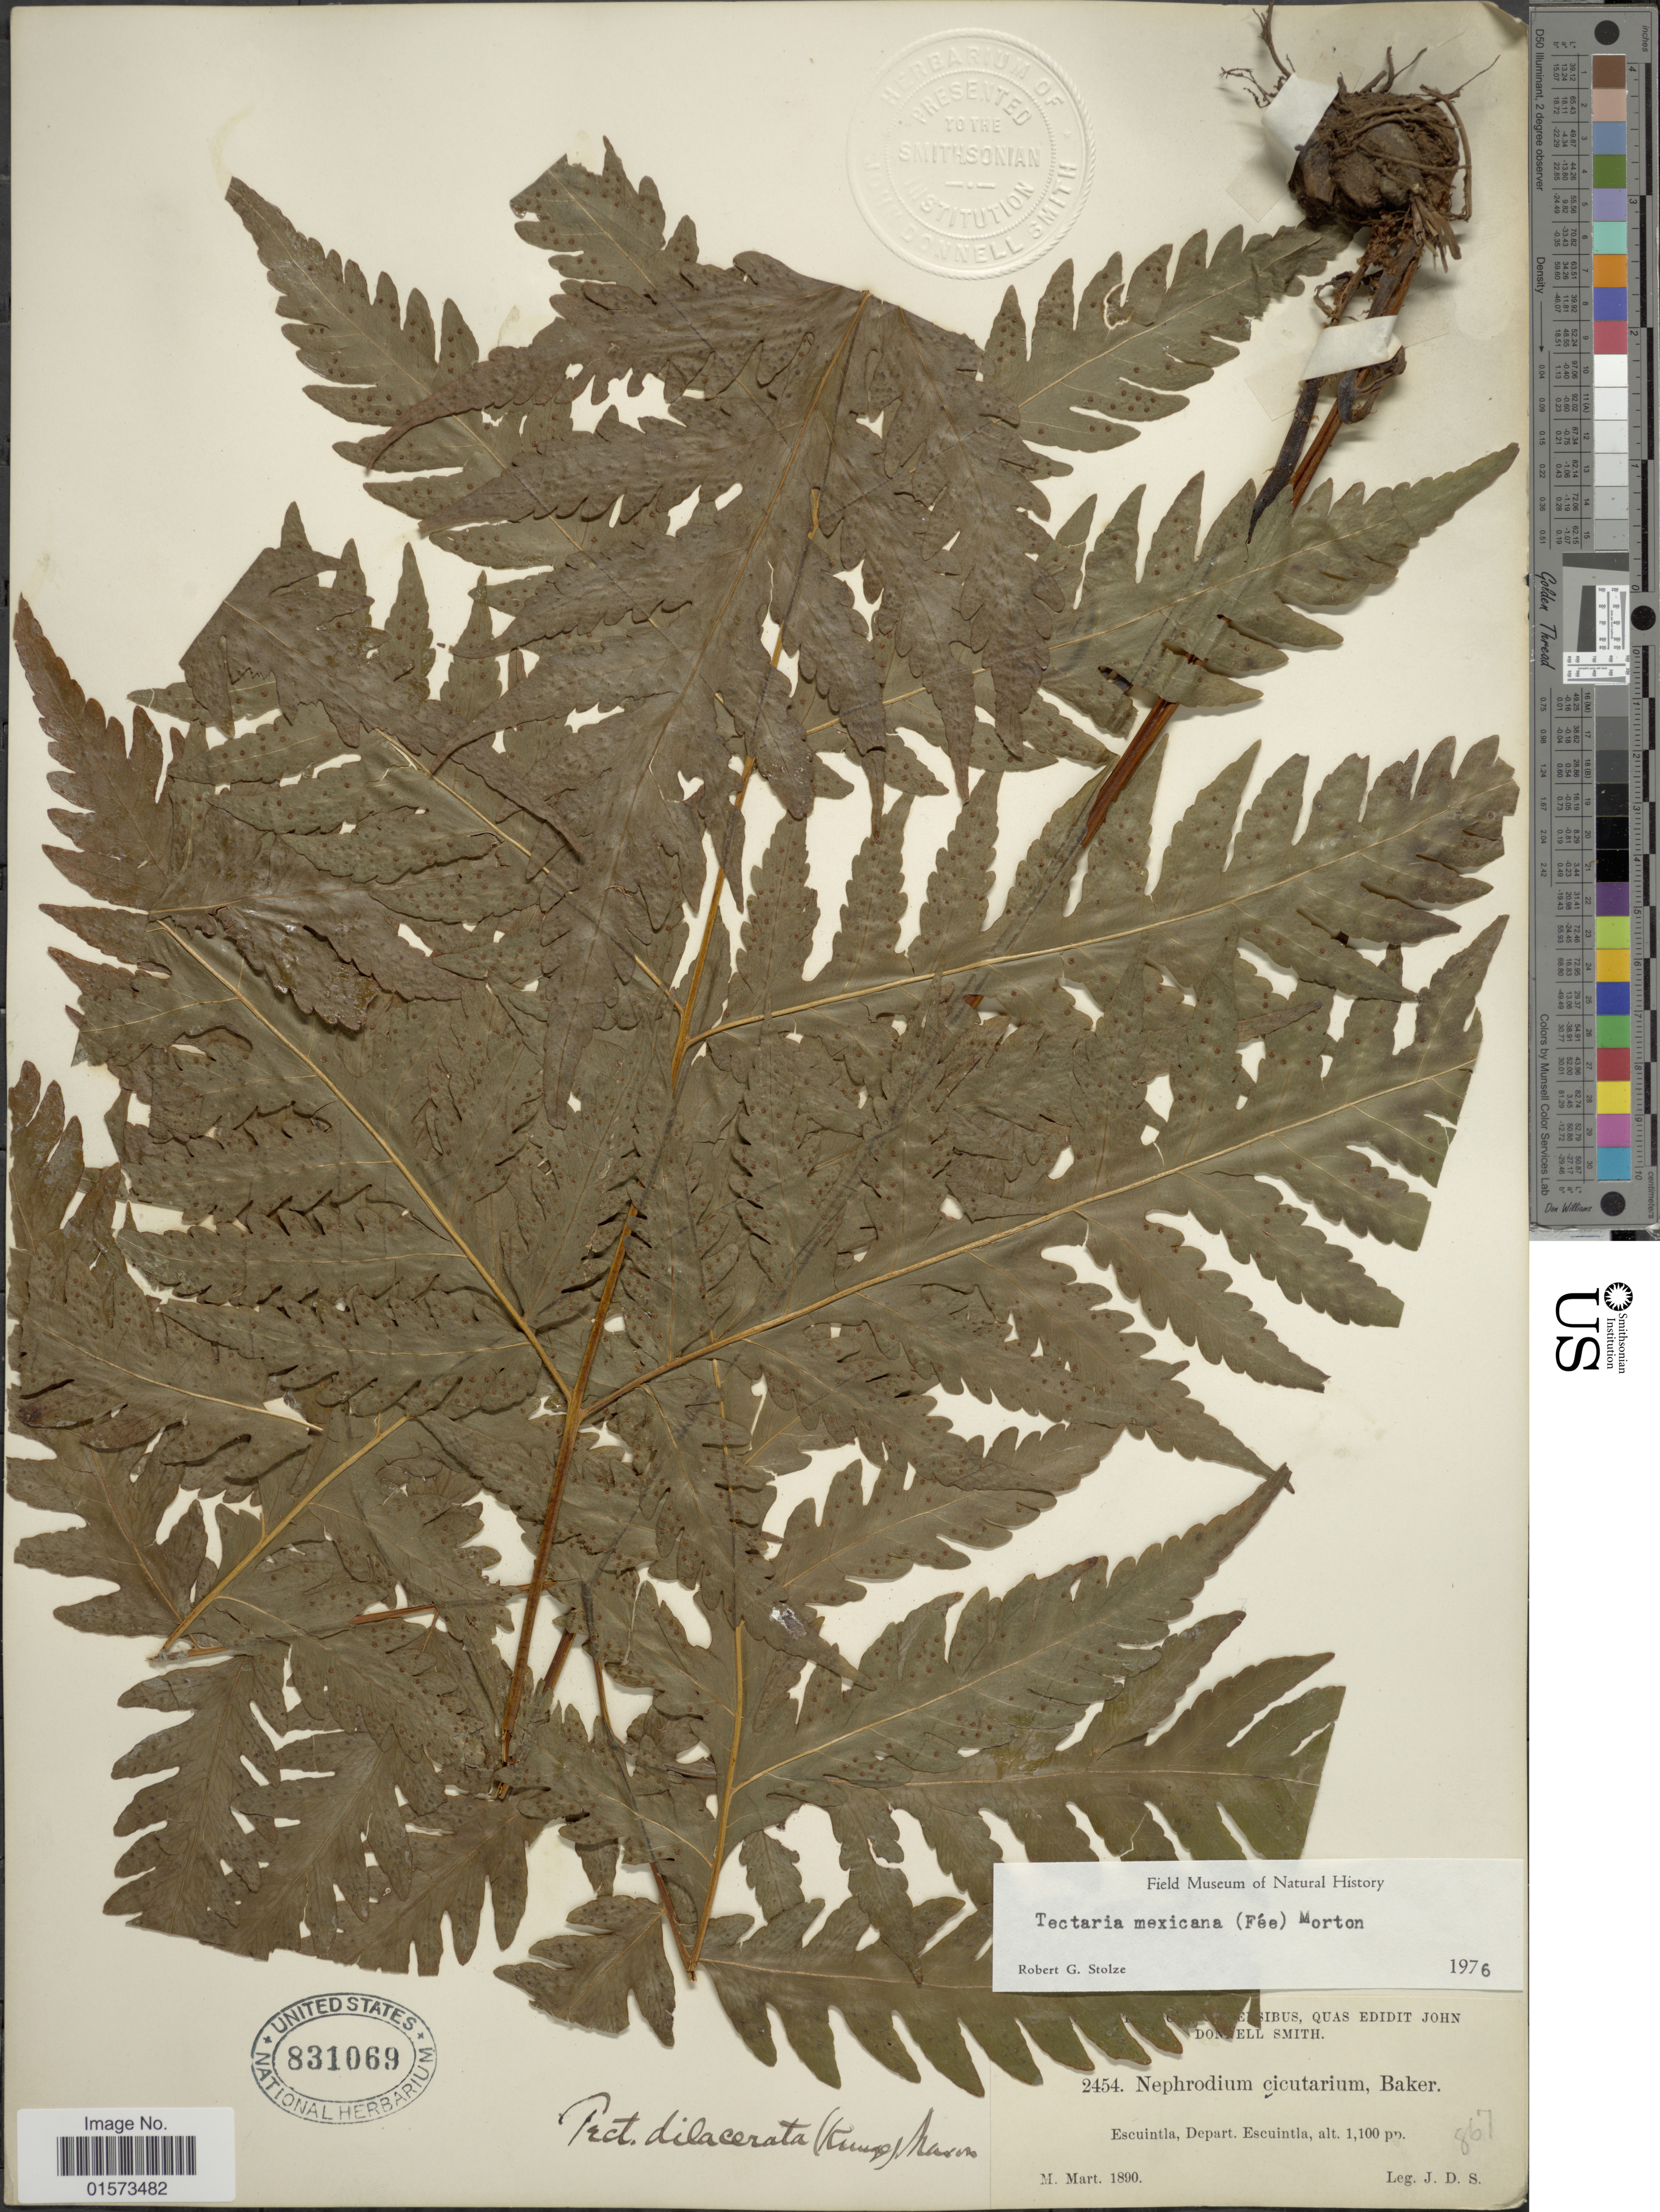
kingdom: Plantae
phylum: Tracheophyta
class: Polypodiopsida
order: Polypodiales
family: Tectariaceae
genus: Tectaria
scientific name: Tectaria mexicana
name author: (Fée) C.V. Morton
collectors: J. Donnell Smith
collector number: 2454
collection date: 1890-03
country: Guatemala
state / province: Escuintla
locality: Escuintla, Depart. Escuintla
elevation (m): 335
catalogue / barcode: US 831069